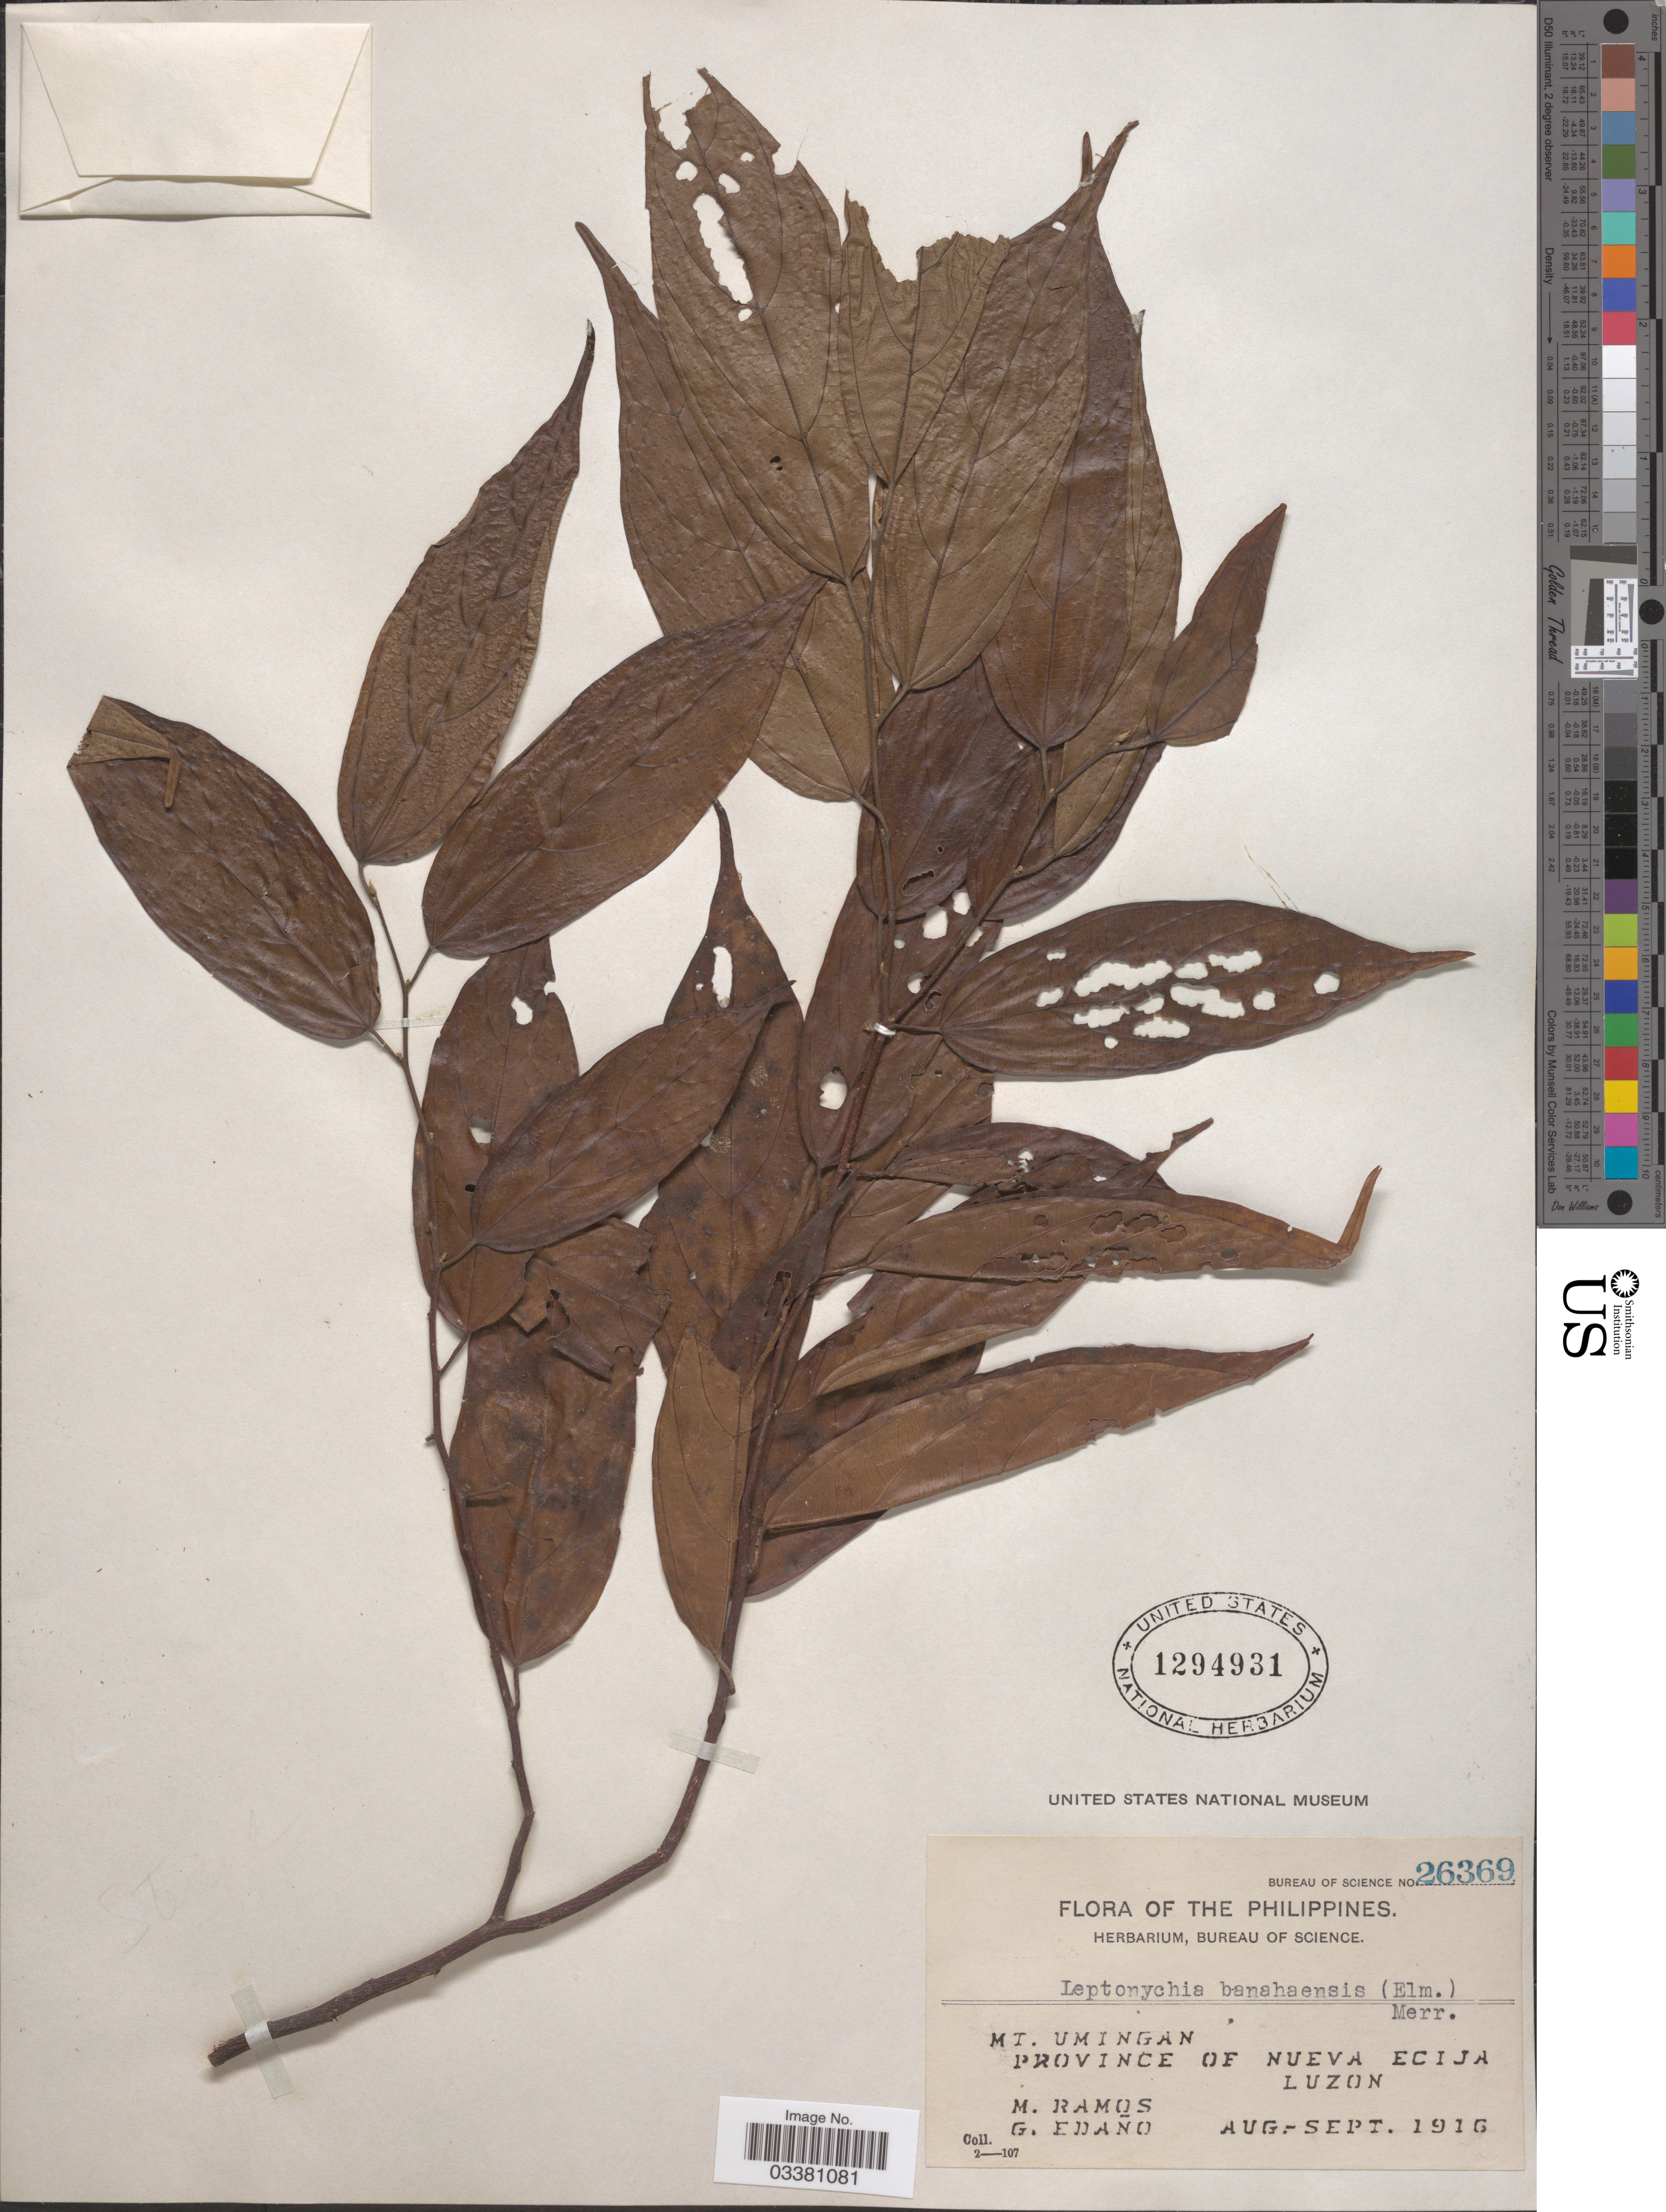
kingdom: Plantae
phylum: Tracheophyta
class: Magnoliopsida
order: Malvales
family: Malvaceae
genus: Leptonychia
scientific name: Leptonychia banahaensis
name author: Merr.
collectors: M. Ramos & G. Edaño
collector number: Bureau of Science 26369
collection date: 1916-08/1916-09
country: Philippines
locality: Mt. Umingan, Province of Nueva Ecija, Luzon.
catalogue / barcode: US 1294931